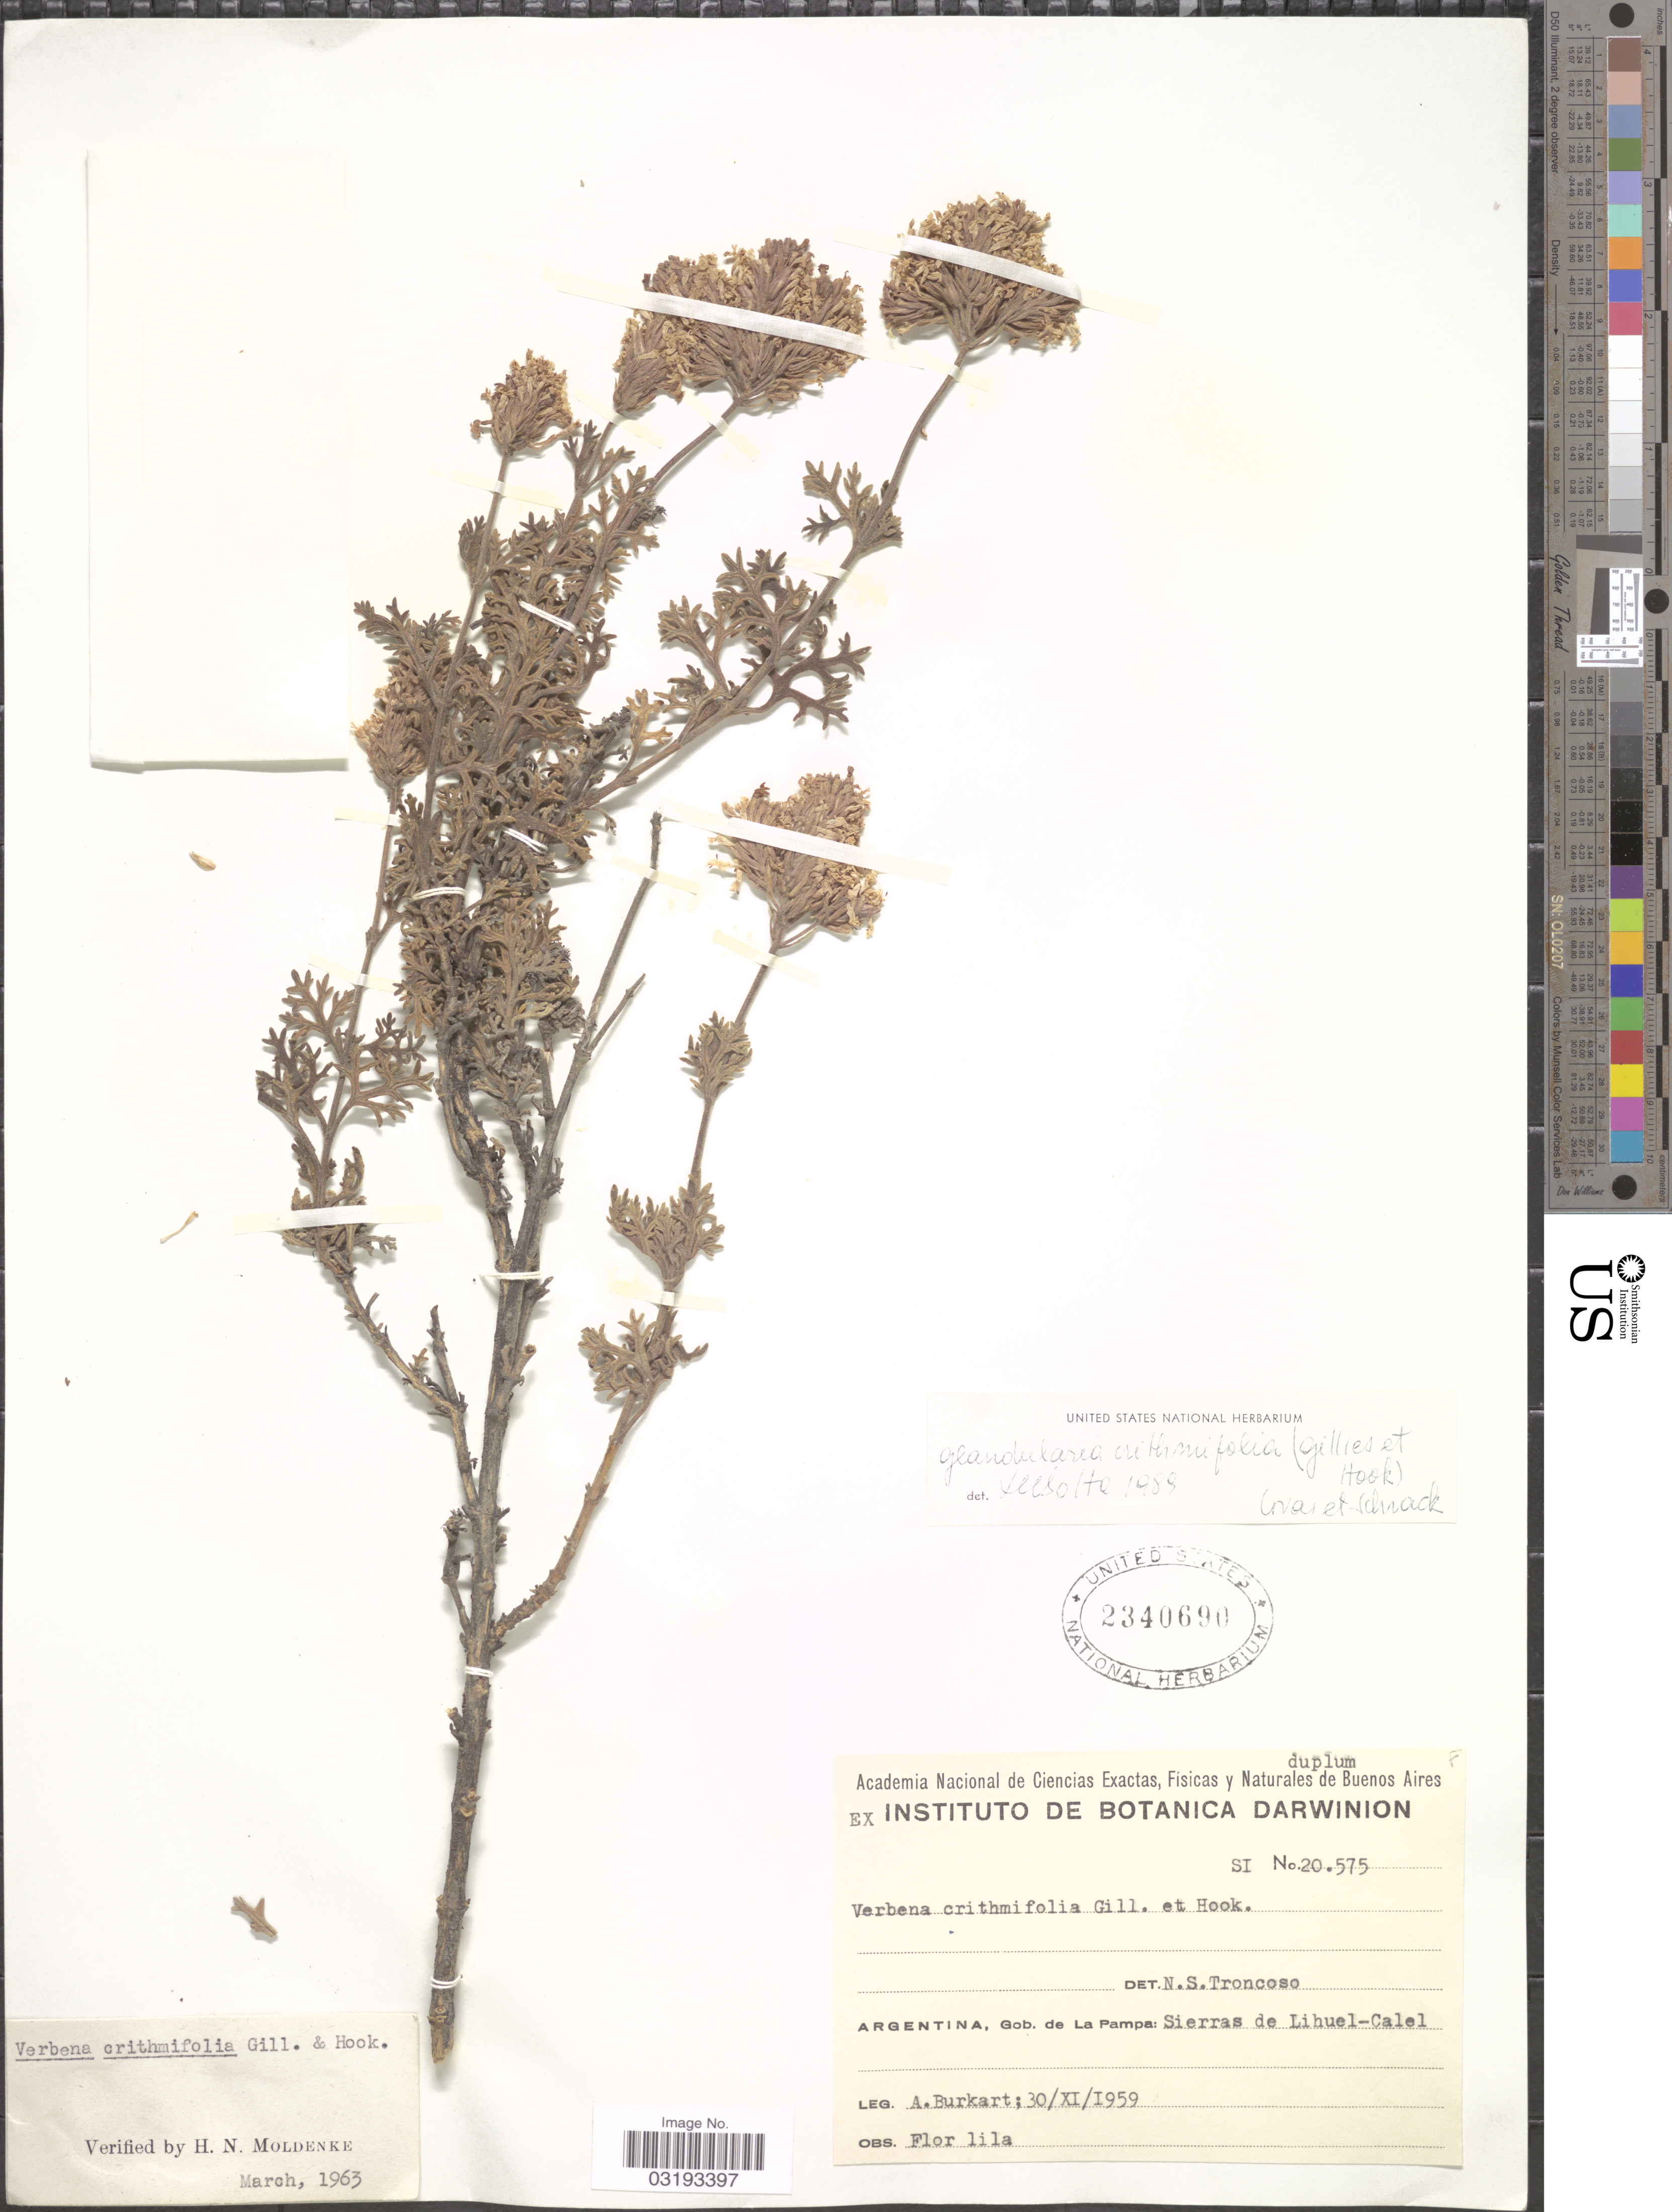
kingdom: Plantae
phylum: Tracheophyta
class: Magnoliopsida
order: Lamiales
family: Verbenaceae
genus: Verbena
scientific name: Verbena crithmifolia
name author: Gillies & Hook.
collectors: A. E. Burkart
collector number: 20575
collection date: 1959-11-30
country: Argentina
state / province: La Pampa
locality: Gob. de La Pampa: Sierras de Lihuel-Calel.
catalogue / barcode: US 2340690